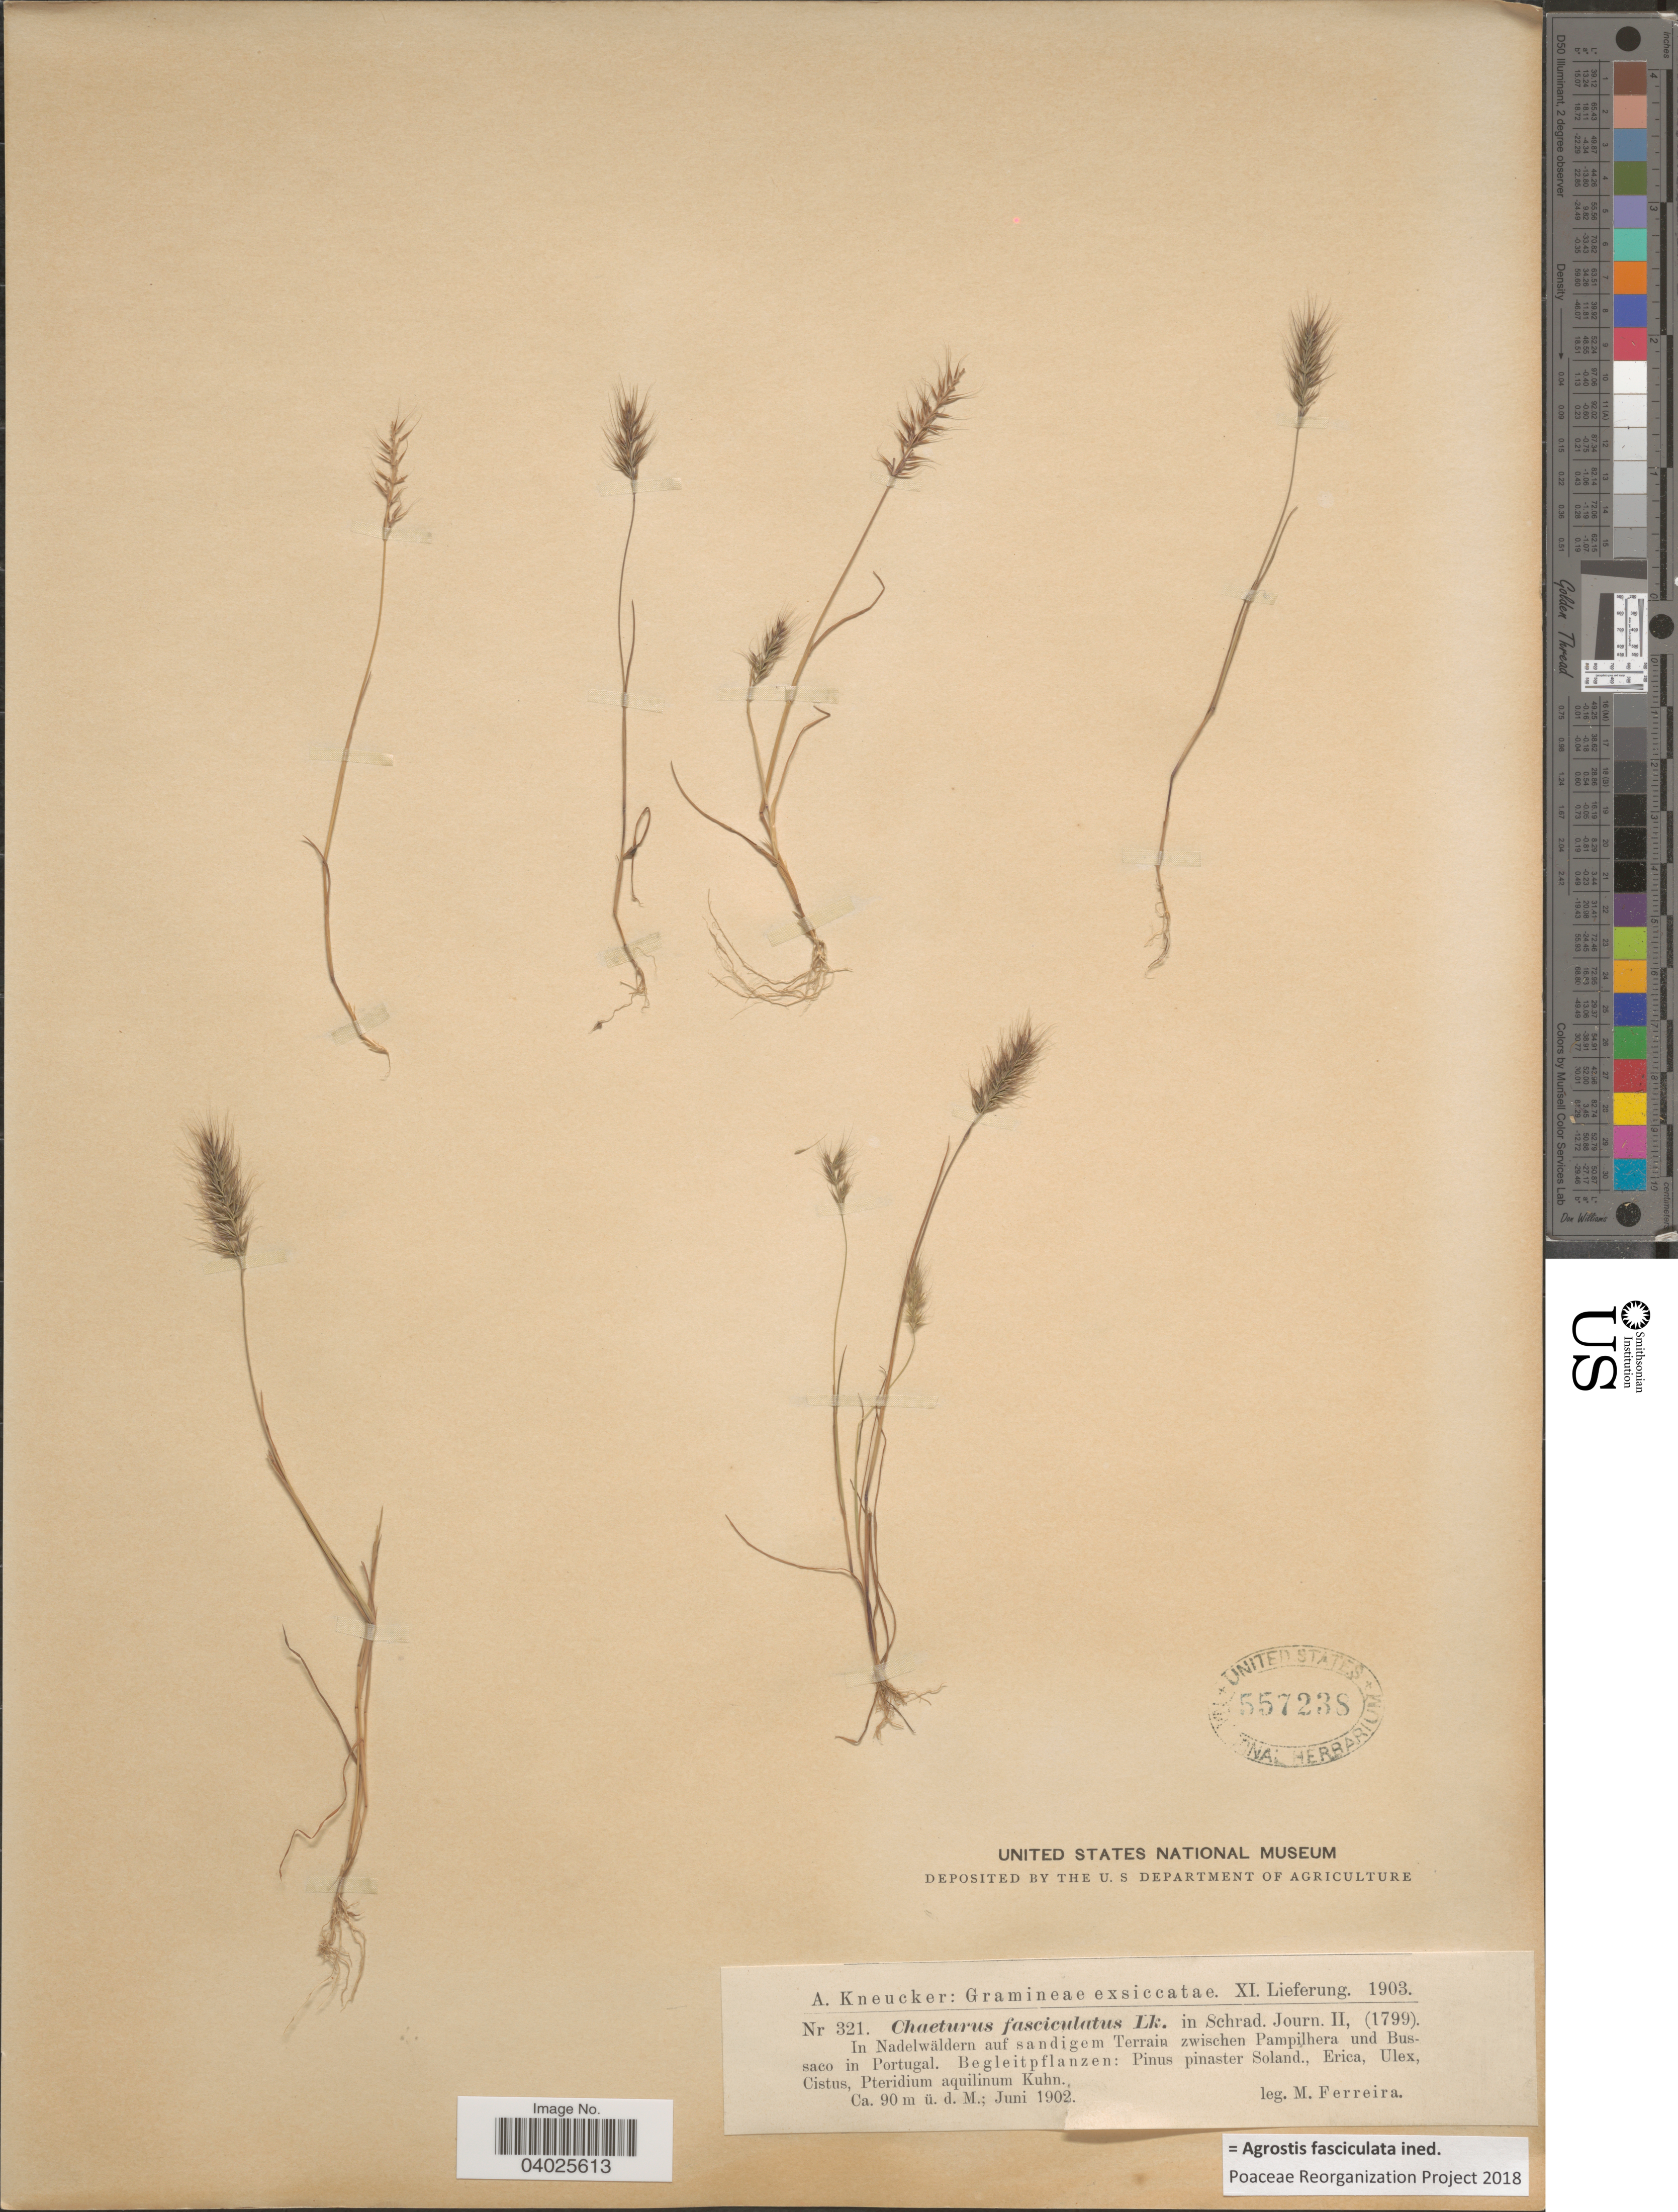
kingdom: Plantae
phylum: Tracheophyta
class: Liliopsida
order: Poales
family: Poaceae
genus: Agrostis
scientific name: Agrostis fasciculata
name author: Roem. & Schult.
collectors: M. Ferreira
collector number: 321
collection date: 1902-06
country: Portugal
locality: In Nadelwäldern auf sandigem Terrain zwischen Pampilhera und Bussaco in Portugal.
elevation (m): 90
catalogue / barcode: US 557238